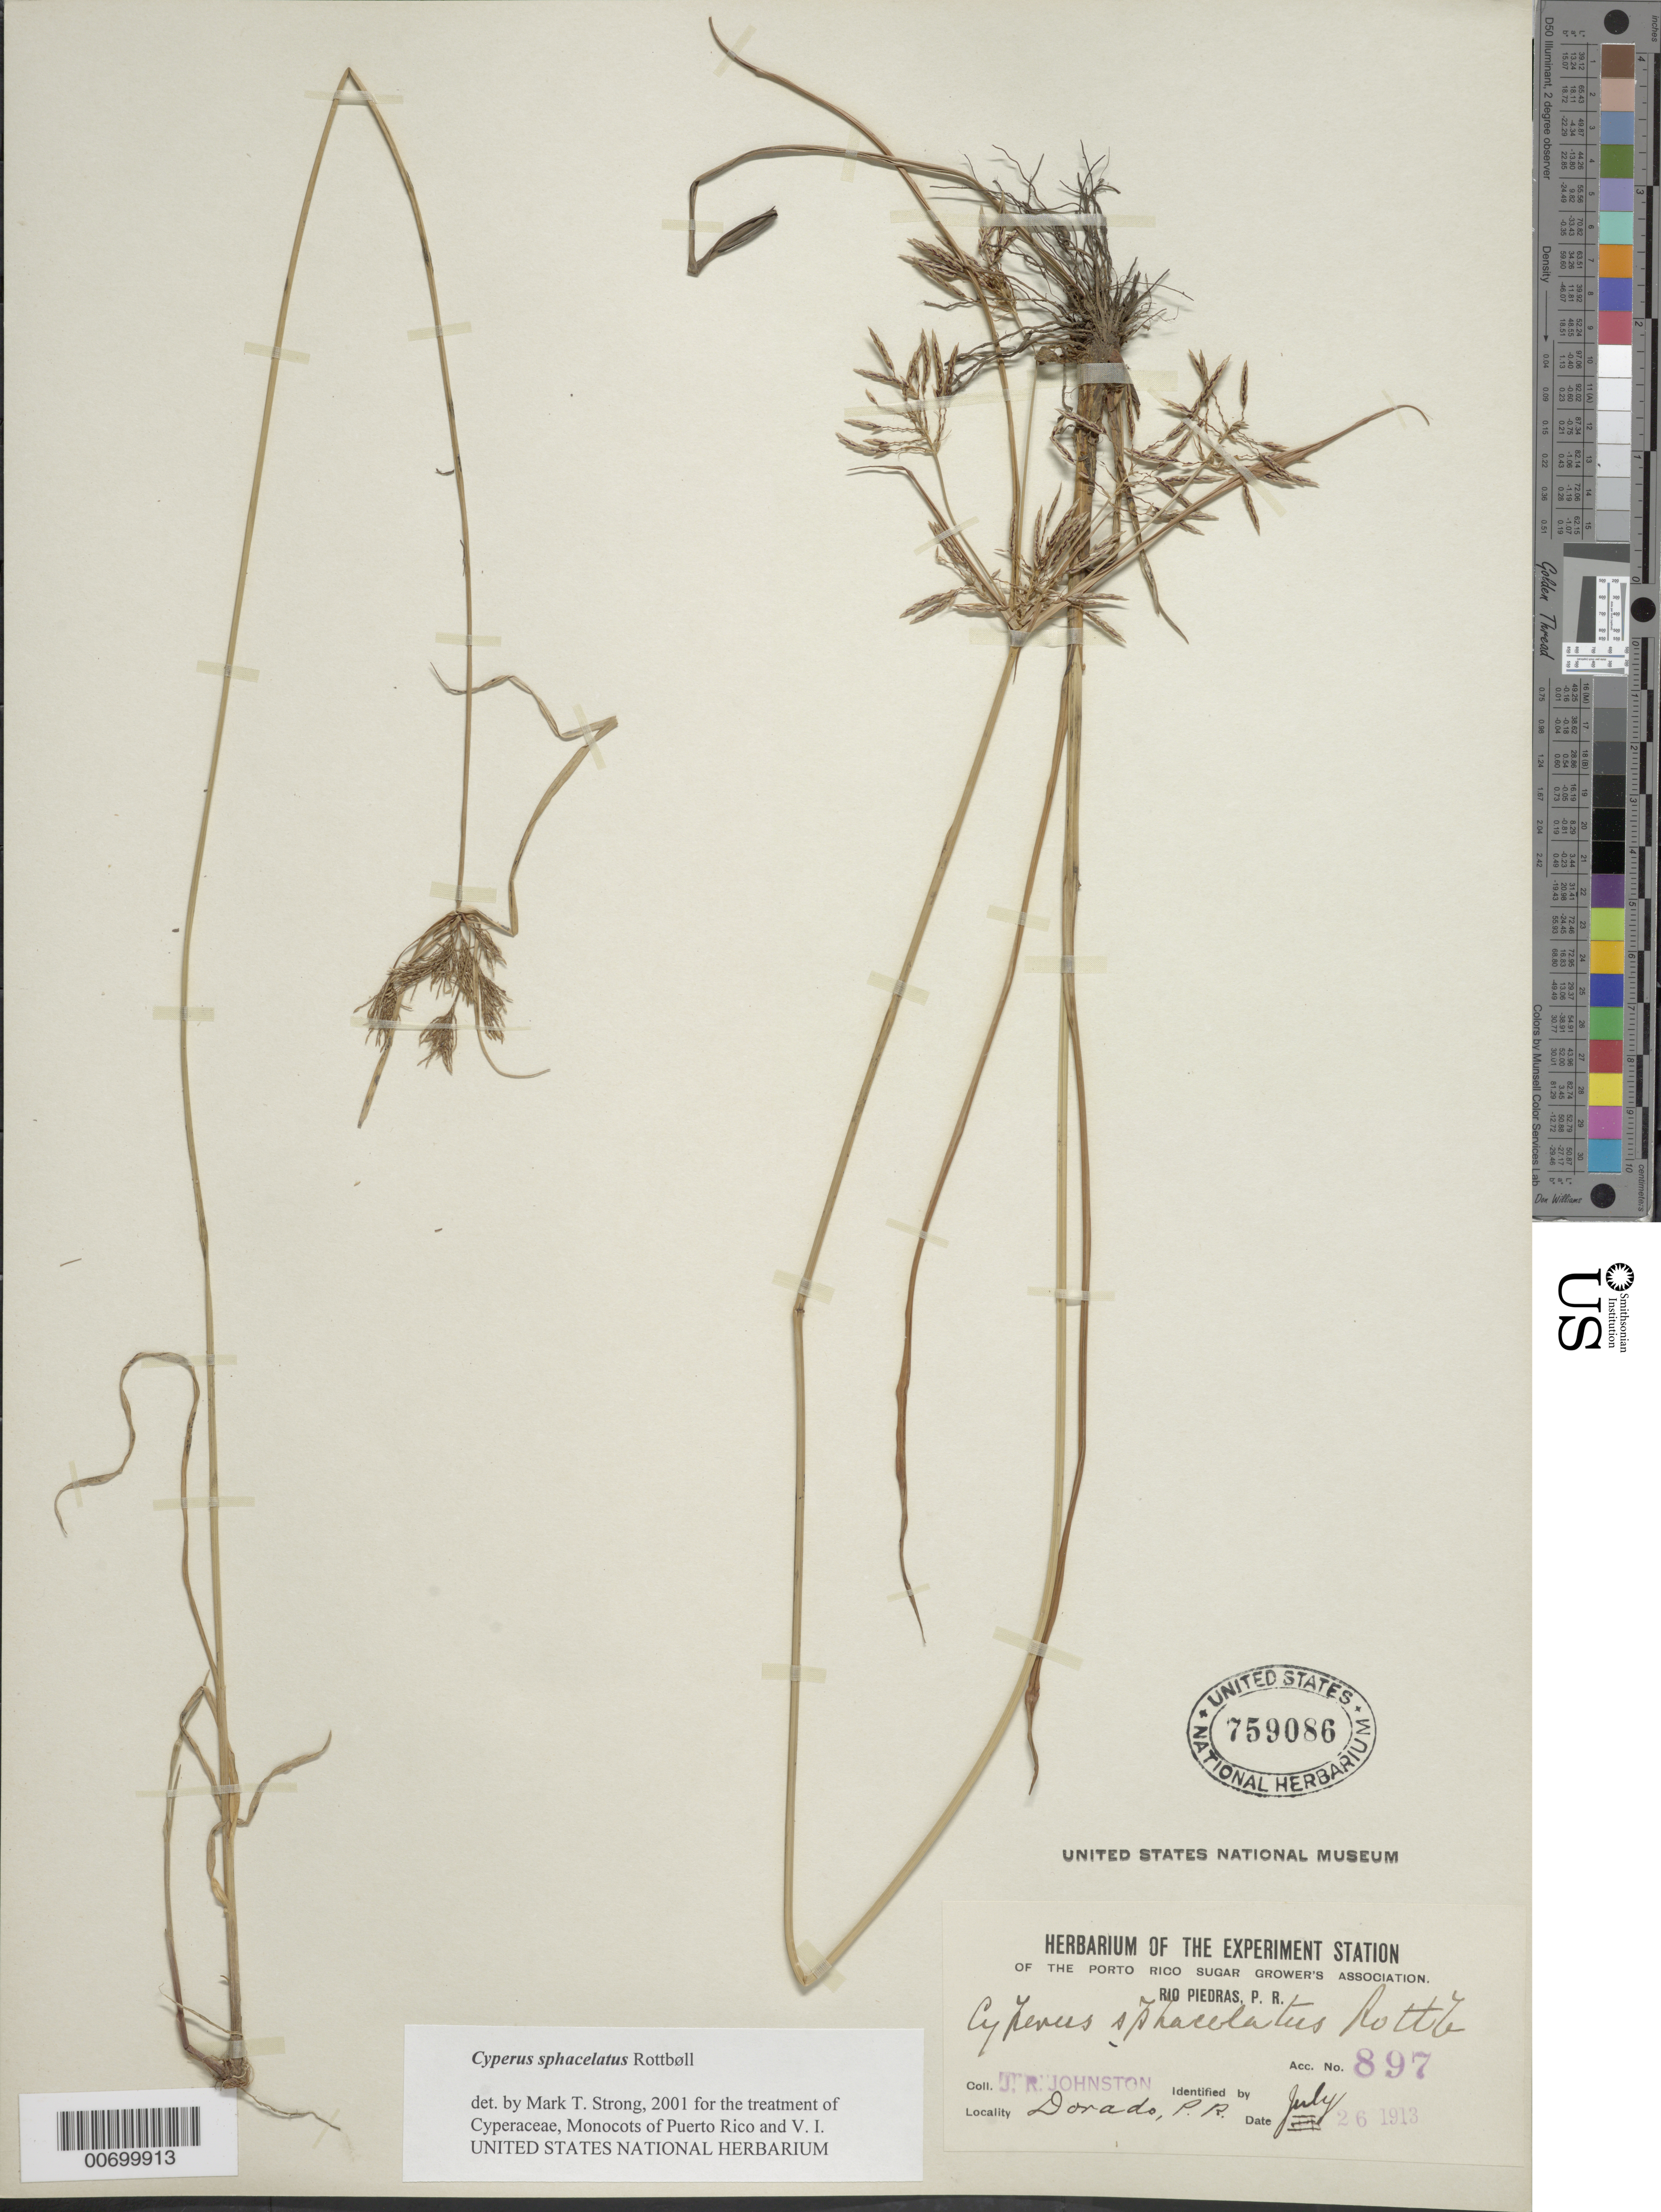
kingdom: Plantae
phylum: Tracheophyta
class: Liliopsida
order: Poales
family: Cyperaceae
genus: Cyperus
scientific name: Cyperus sphacelatus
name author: Rottb.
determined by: Strong, M. T., (US), Smithsonian Institution - National Museum of Natural History (UNITED STATES)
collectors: J. Johnston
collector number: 897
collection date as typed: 26 Jul 1913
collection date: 1913-07-26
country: Puerto Rico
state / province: Dorado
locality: Dorado.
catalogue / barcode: US 759086